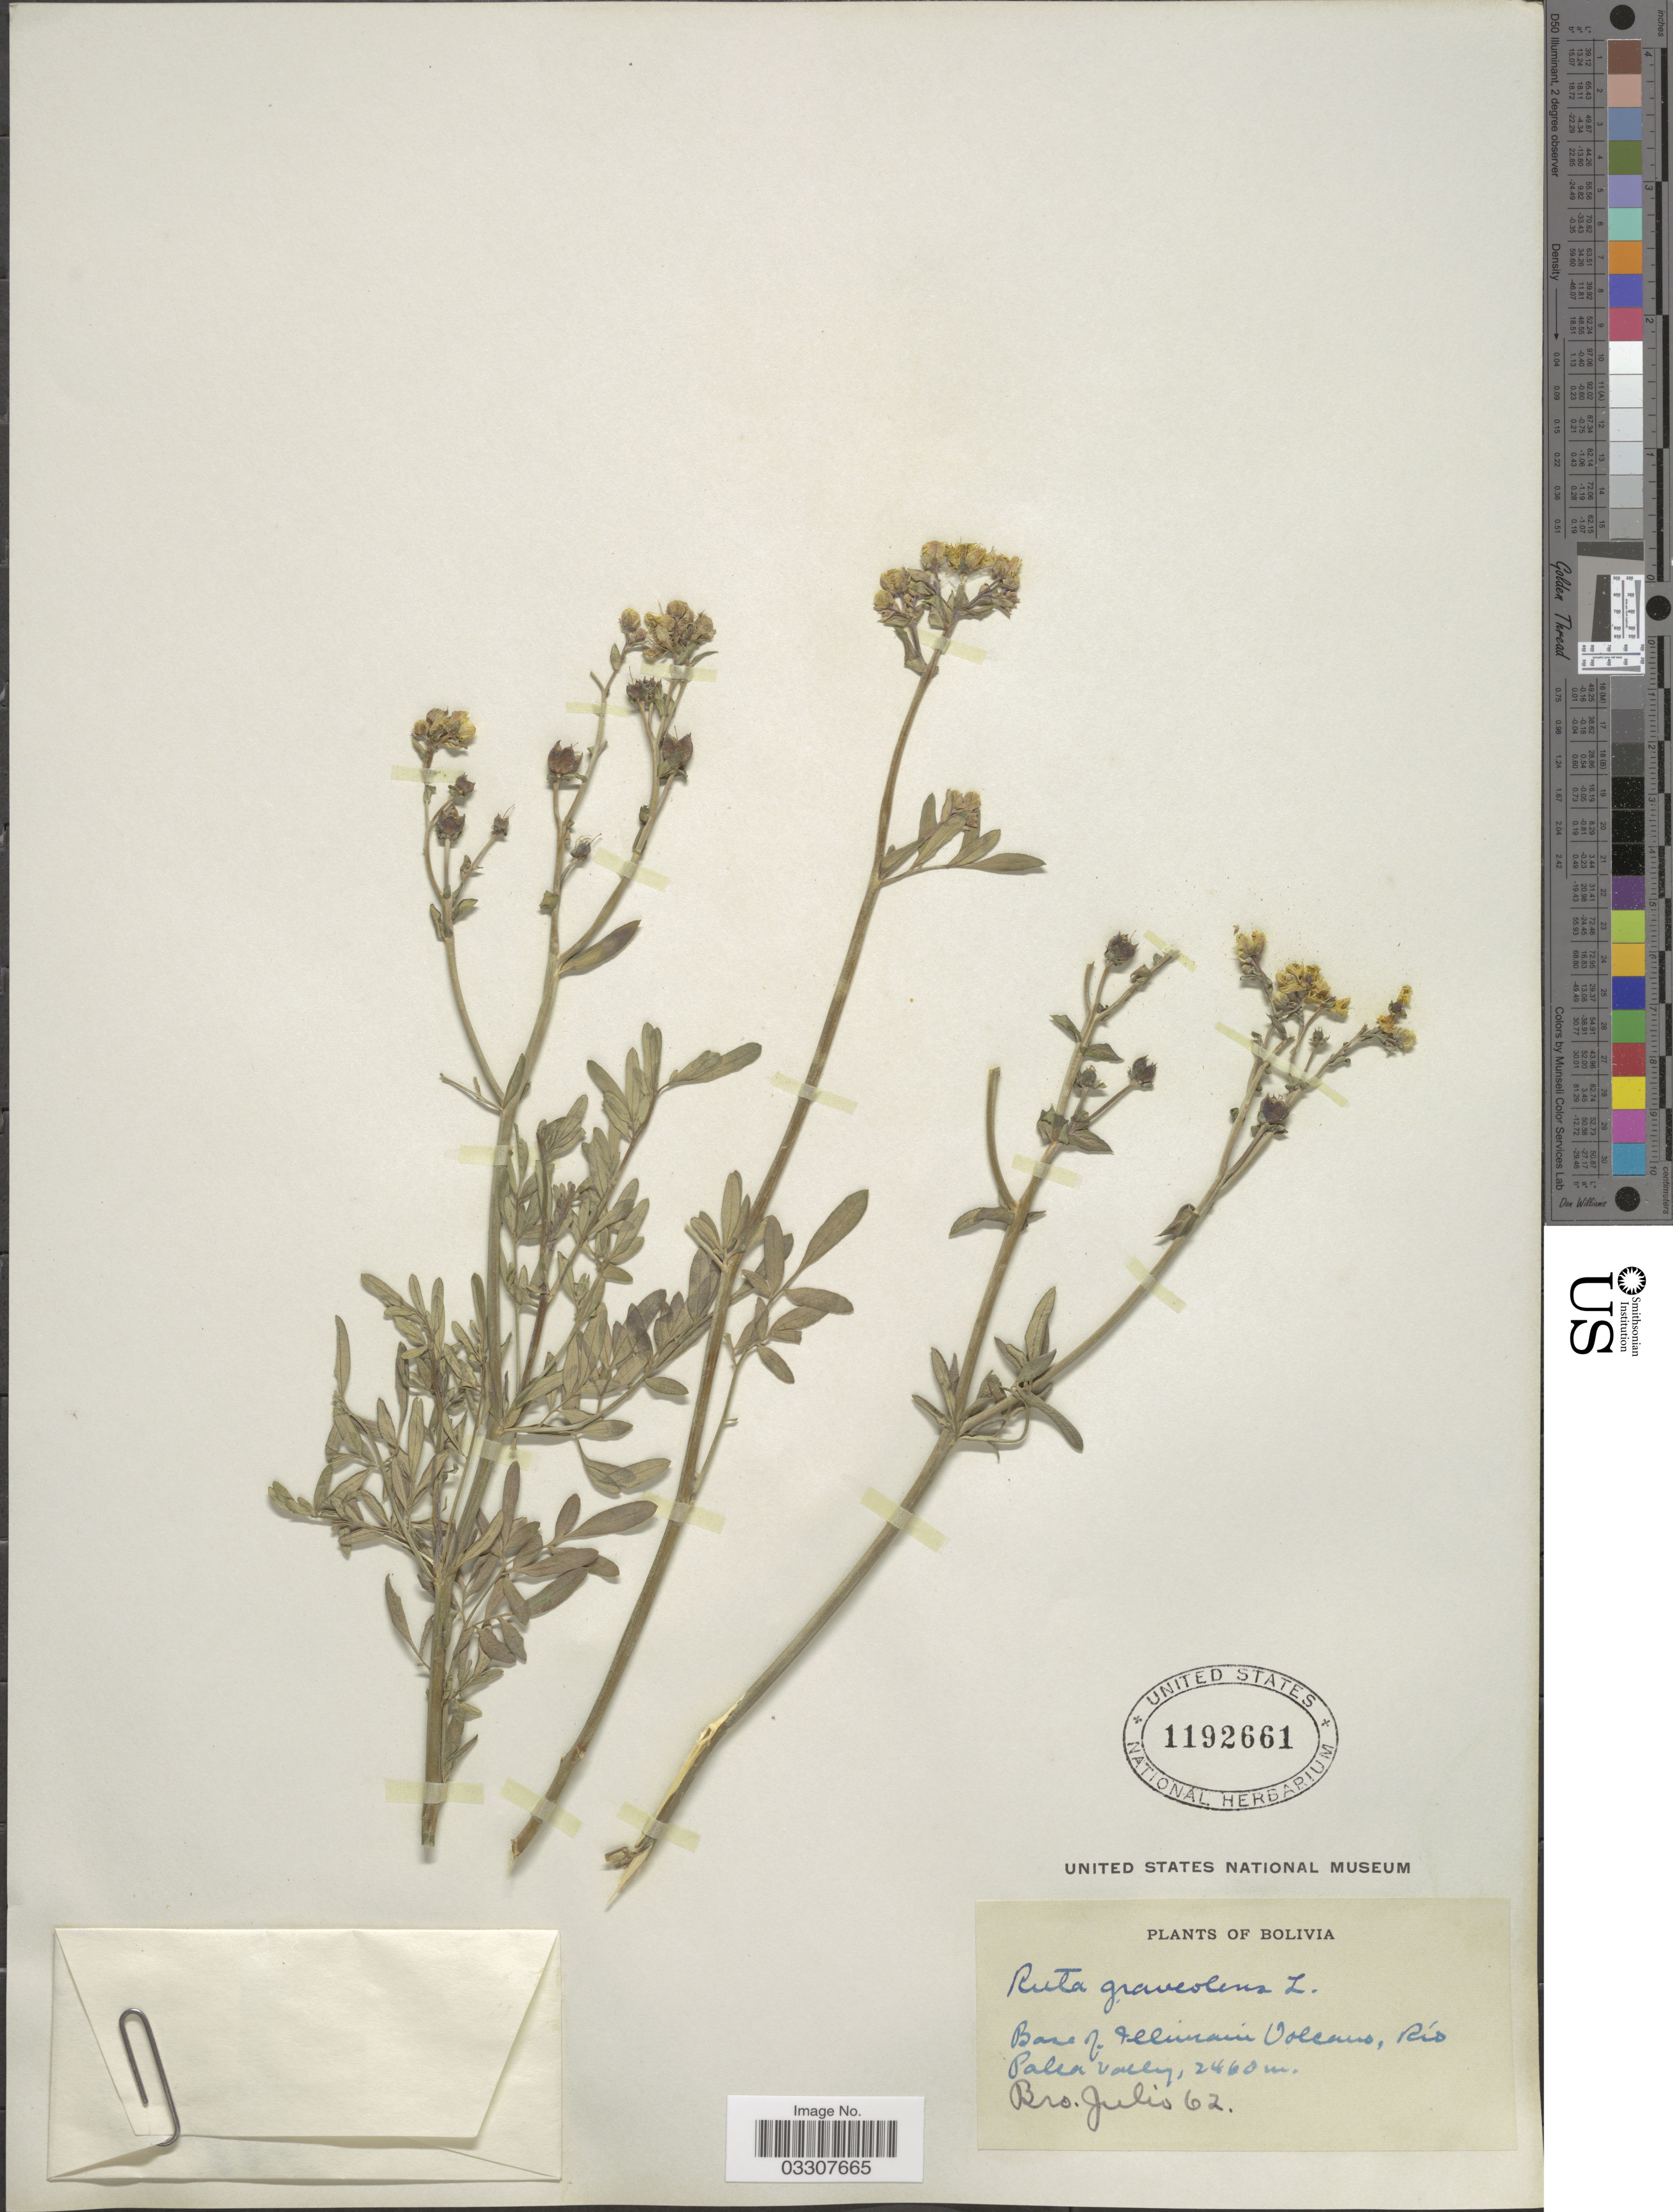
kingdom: Plantae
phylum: Tracheophyta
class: Magnoliopsida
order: Sapindales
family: Rutaceae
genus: Ruta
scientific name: Ruta chalepensis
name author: L.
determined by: Strong, Mark T., (BOT), Smithsonian Institution - National Museum of Natural History (UNITED STATES)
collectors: Bro. Julio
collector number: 62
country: Bolivia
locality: Base of Illimani Volcano, Río Palea.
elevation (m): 2460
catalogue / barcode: US 1192661